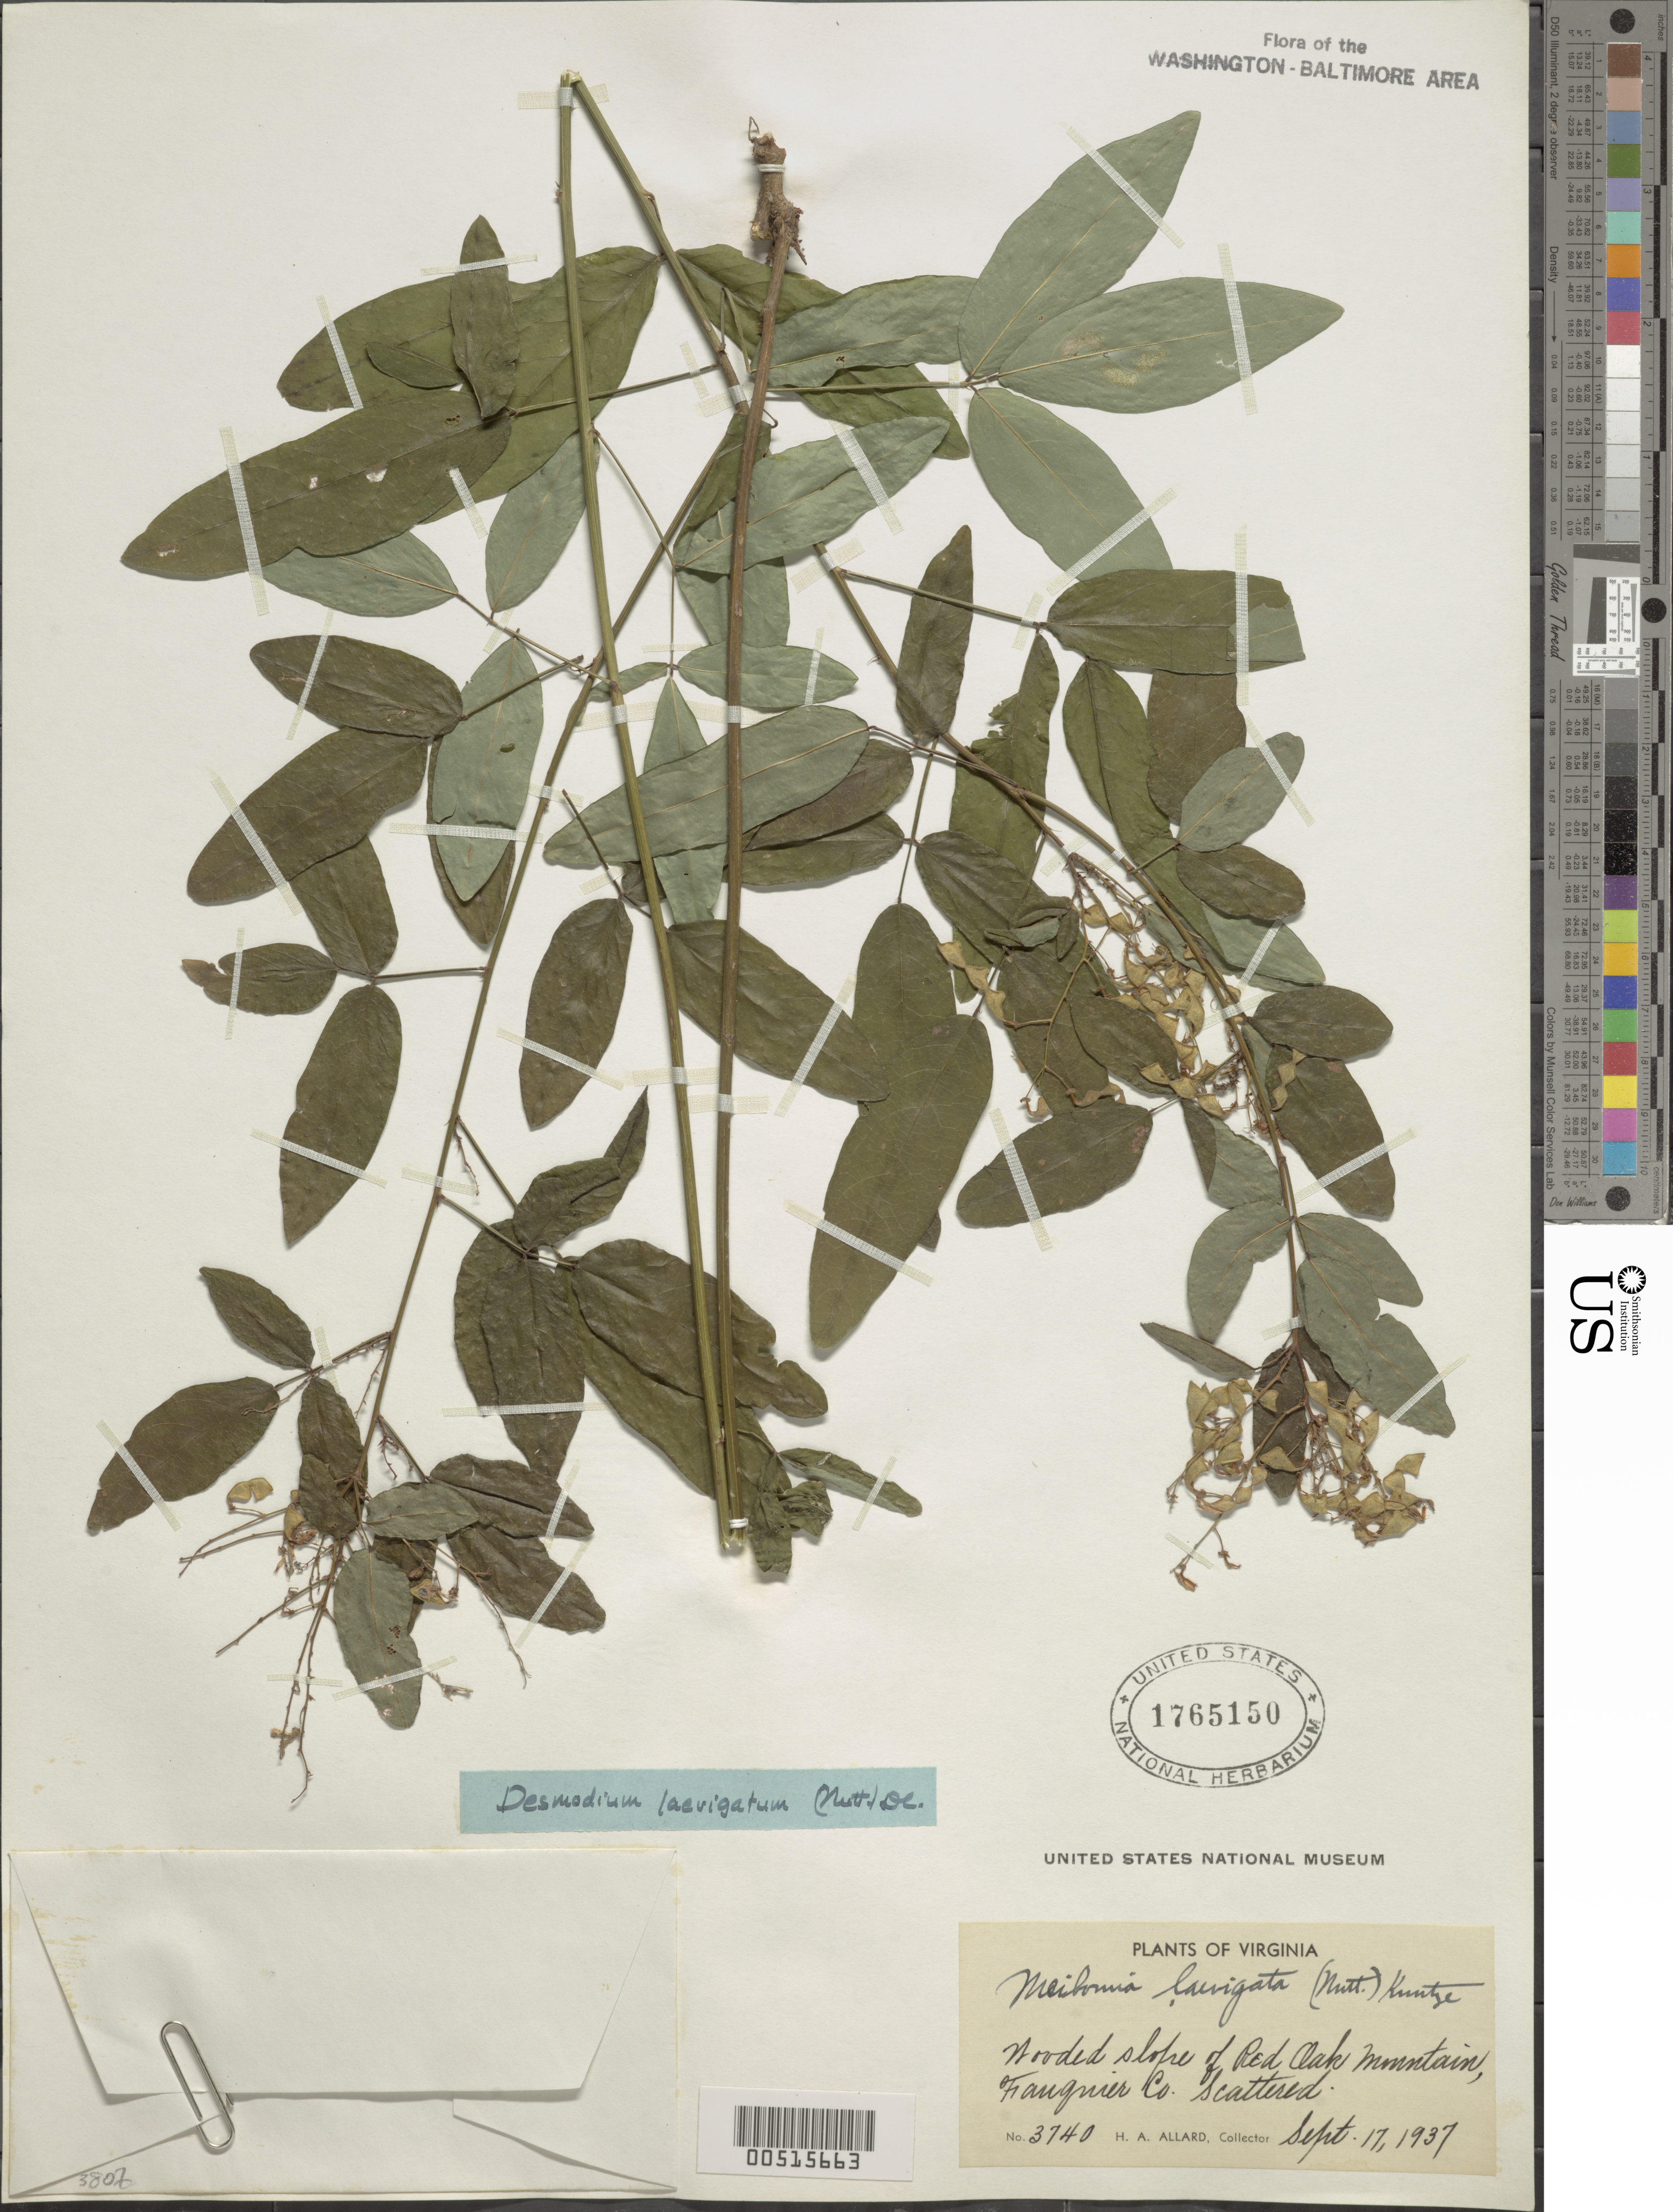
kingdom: Plantae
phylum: Tracheophyta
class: Magnoliopsida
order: Fabales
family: Fabaceae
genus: Desmodium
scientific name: Desmodium laevigatum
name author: (Nutt.) DC.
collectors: H. A. Allard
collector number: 3740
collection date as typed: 17 Sep 1937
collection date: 1937-09-17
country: United States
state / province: Virginia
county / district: Fauquier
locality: Red Oak Mountain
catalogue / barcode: US 1765150